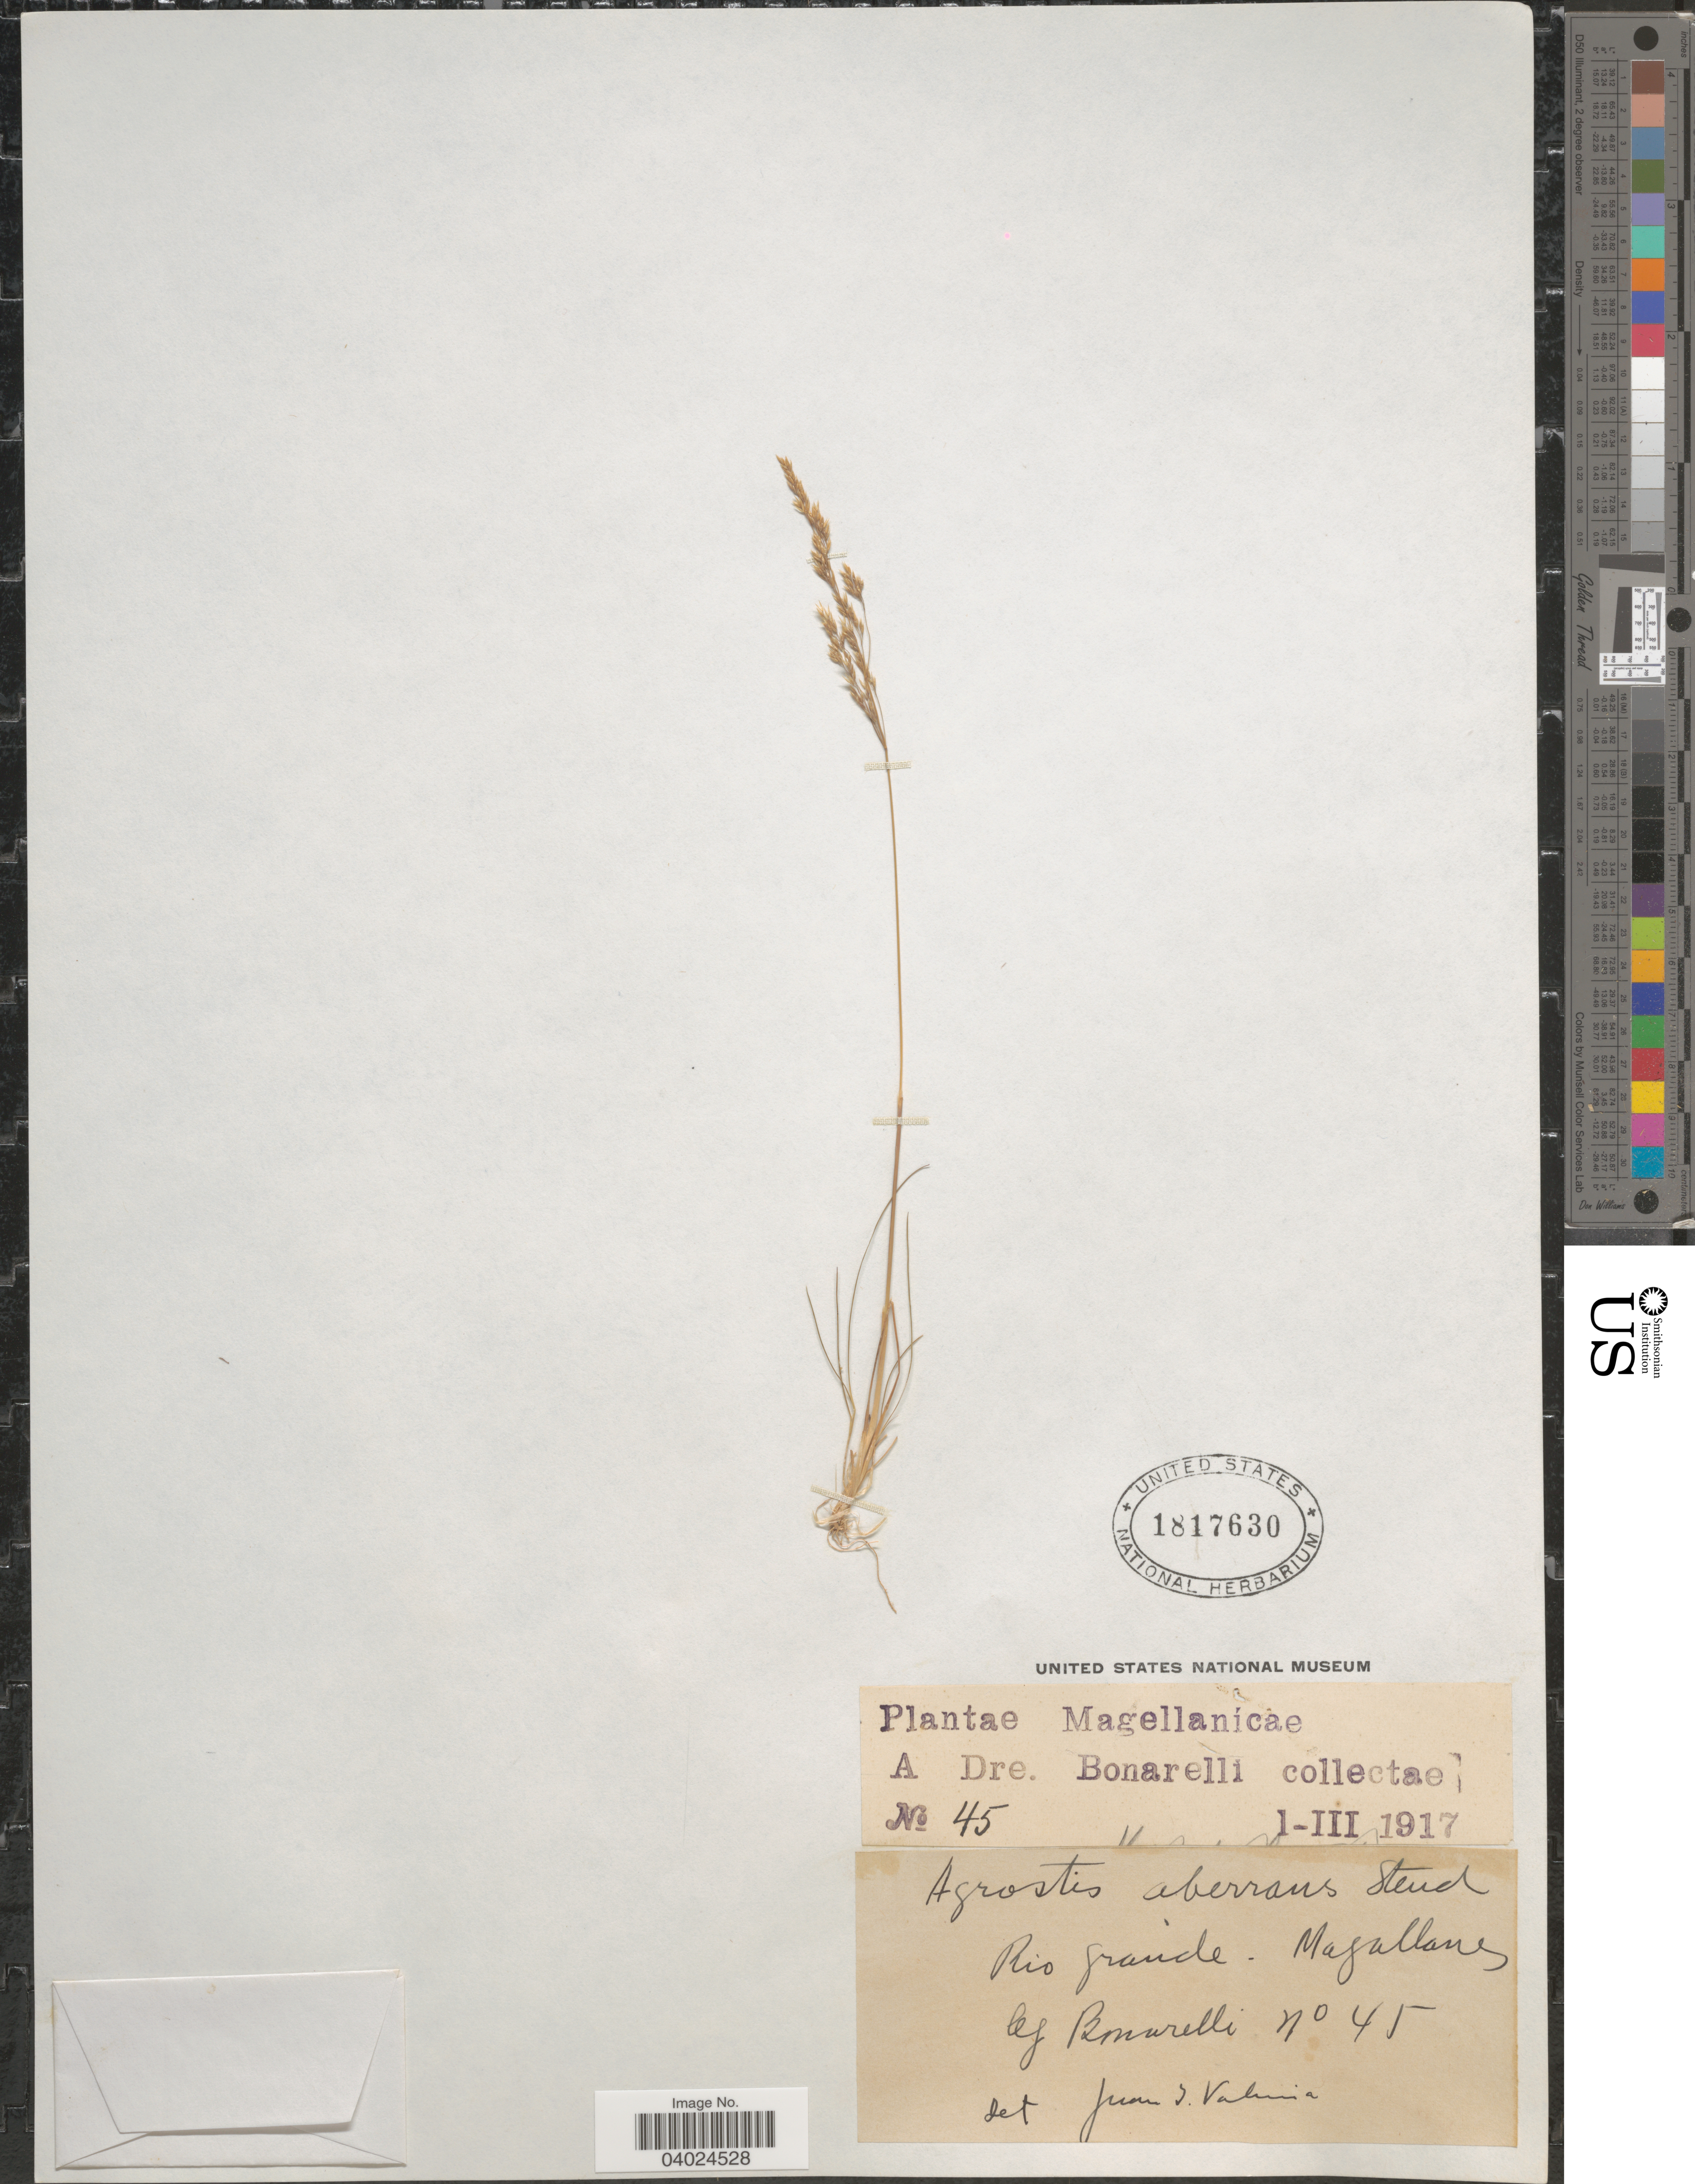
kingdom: Plantae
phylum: Tracheophyta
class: Liliopsida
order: Poales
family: Poaceae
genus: Agrostis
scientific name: Agrostis perennans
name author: (Walter) Tuck.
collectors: A. Bonarelli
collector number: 45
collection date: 1917-03-01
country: Chile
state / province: Magallanes y de la Antártica Chilena (XII)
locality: Magellanicae. Rio Grande. Magallanes.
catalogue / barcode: US 1817630